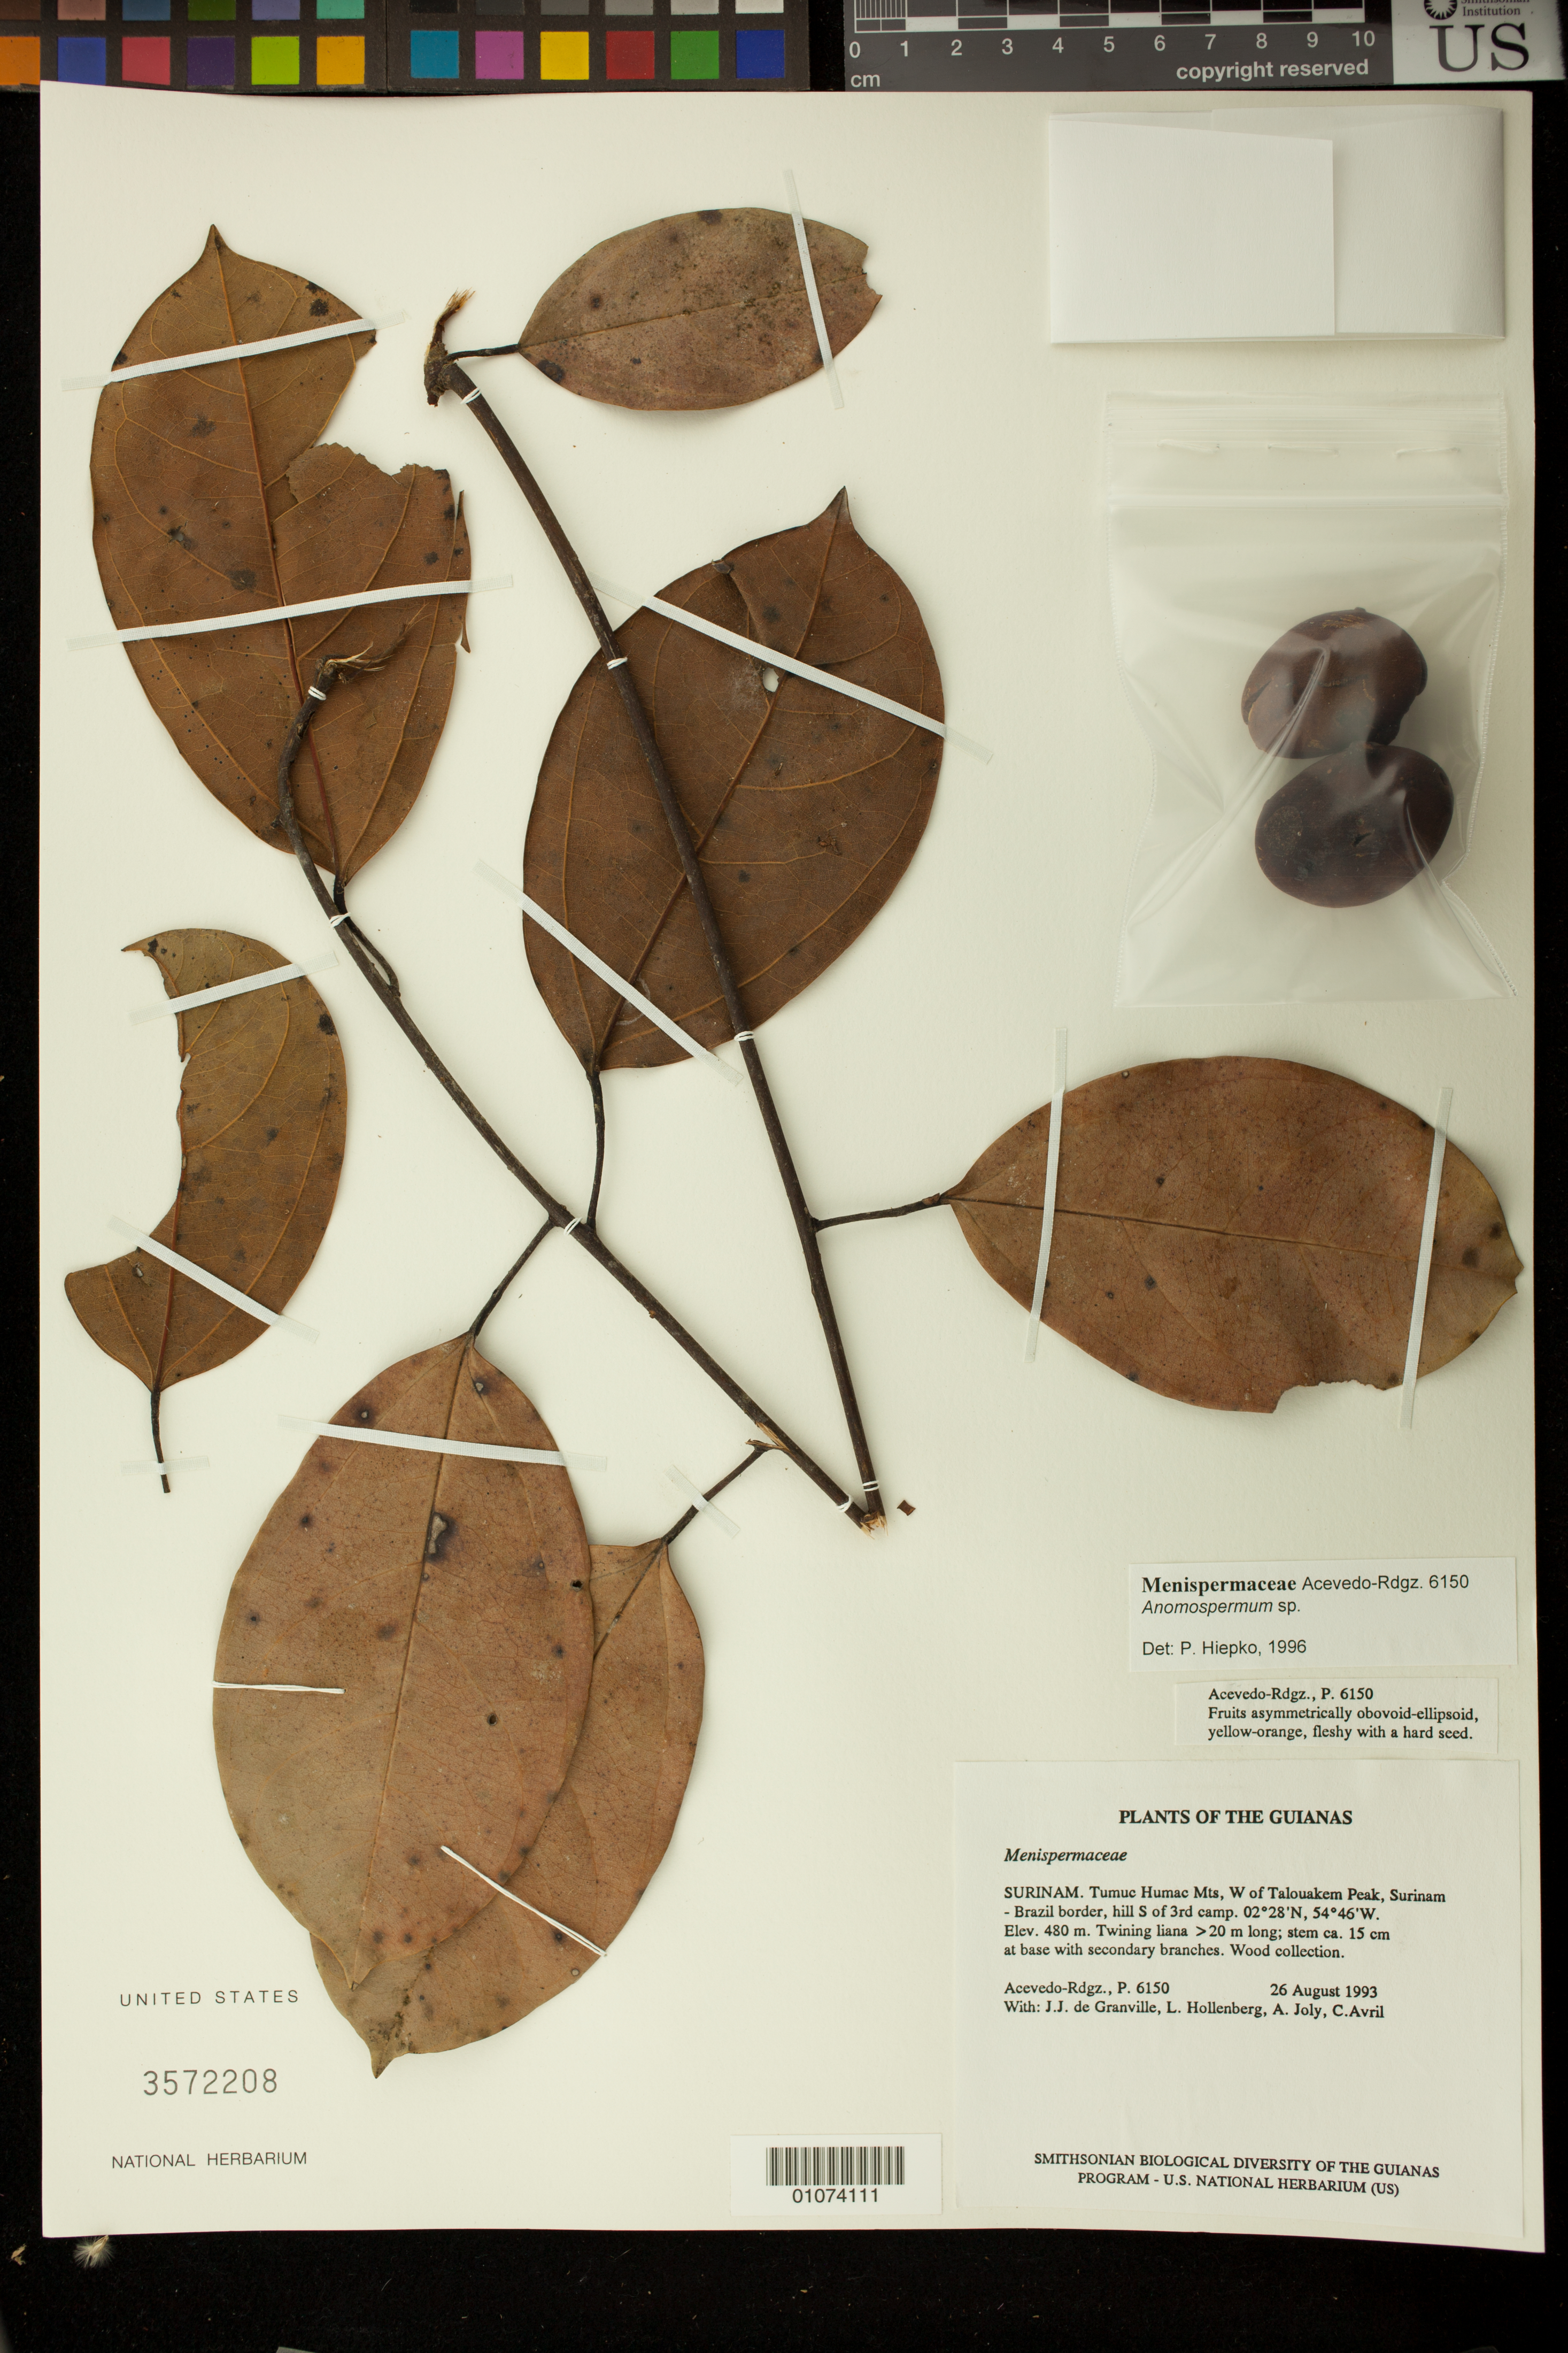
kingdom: Plantae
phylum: Tracheophyta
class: Magnoliopsida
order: Ranunculales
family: Menispermaceae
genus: Anomospermum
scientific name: Anomospermum steyermarkii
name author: Krukoff & Barneby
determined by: Strong, M. T., (US), Smithsonian Institution - National Museum of Natural History (UNITED STATES)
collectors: P. Acevedo-Rodr. & L. Hollenberg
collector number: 6150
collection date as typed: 26 Aug 1993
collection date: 1993-08-26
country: Suriname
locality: Tumuc Humac Mts, W of Talouakem Peak, Surinam - Brazil border, hill S of 3rd camp.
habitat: Hillside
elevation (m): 480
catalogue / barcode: US 3572208